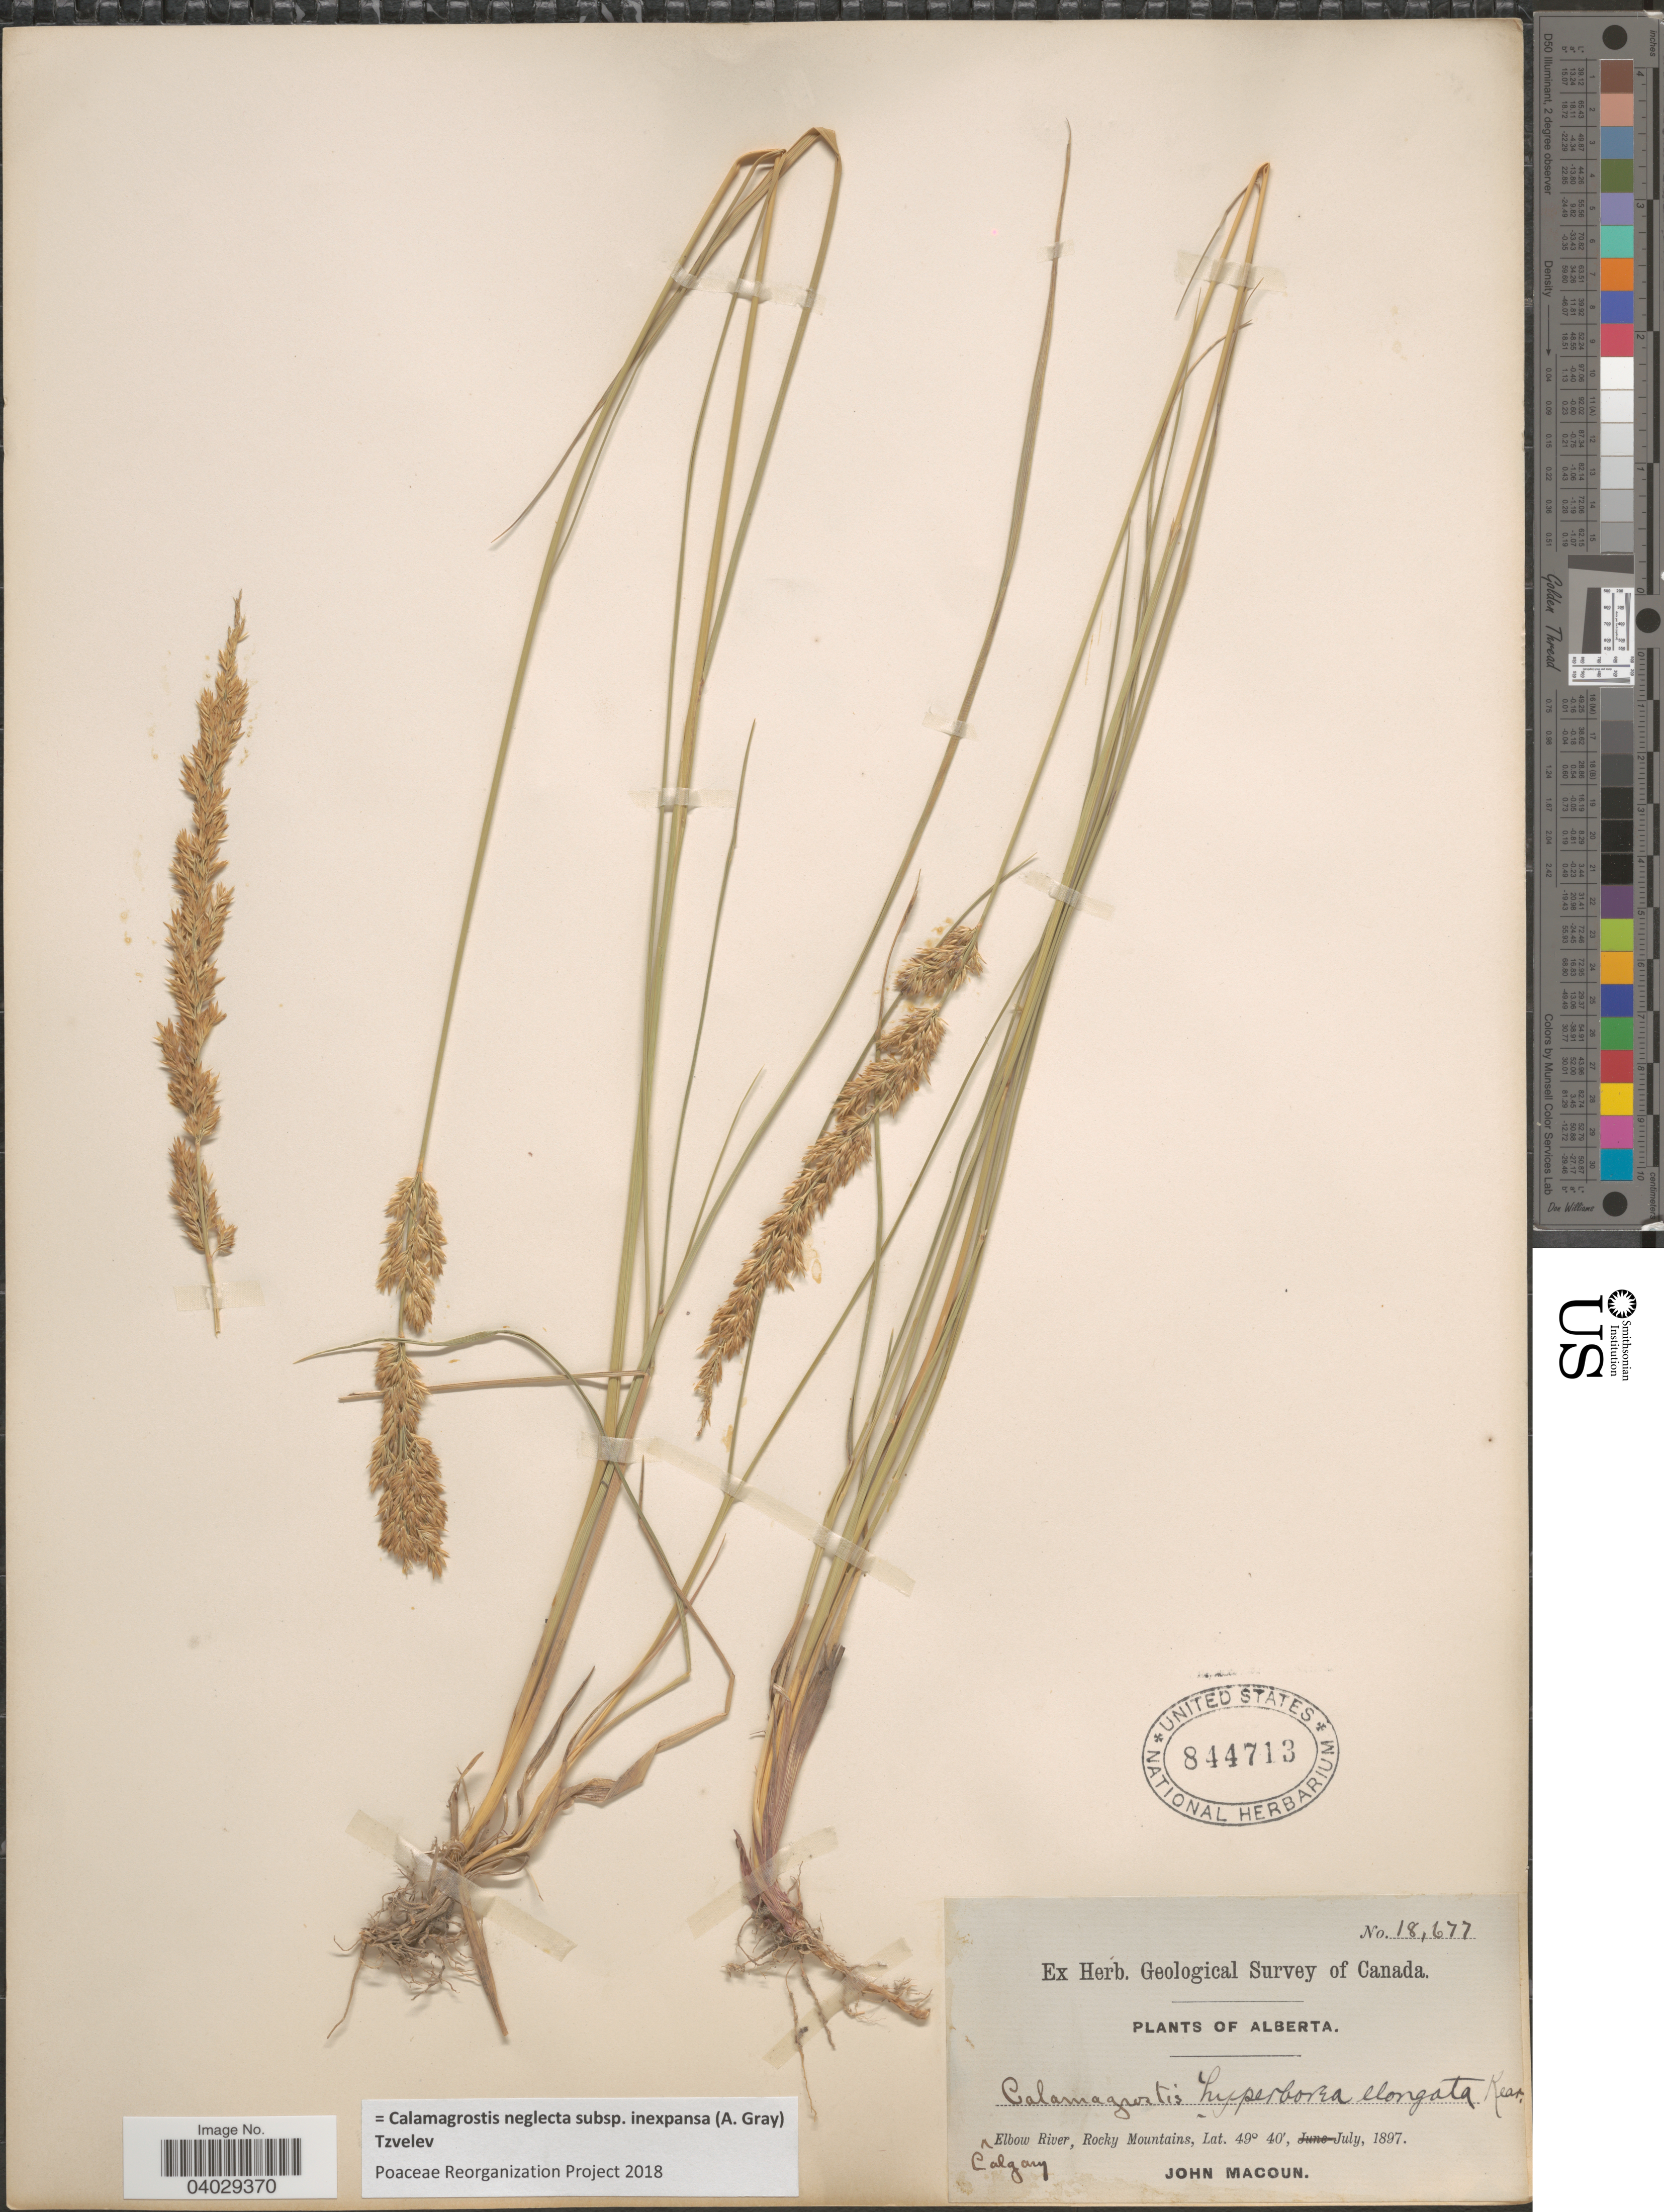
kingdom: Plantae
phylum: Tracheophyta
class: Liliopsida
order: Poales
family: Poaceae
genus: Calamagrostis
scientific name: Calamagrostis neglecta subsp. inexpansa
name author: (A. Gray) Tzvelev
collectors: J. Macoun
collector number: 18677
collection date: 1897-07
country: Canada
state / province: Alberta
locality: Calgary. Elbow River, Rocky Mountains.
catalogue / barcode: US 844713